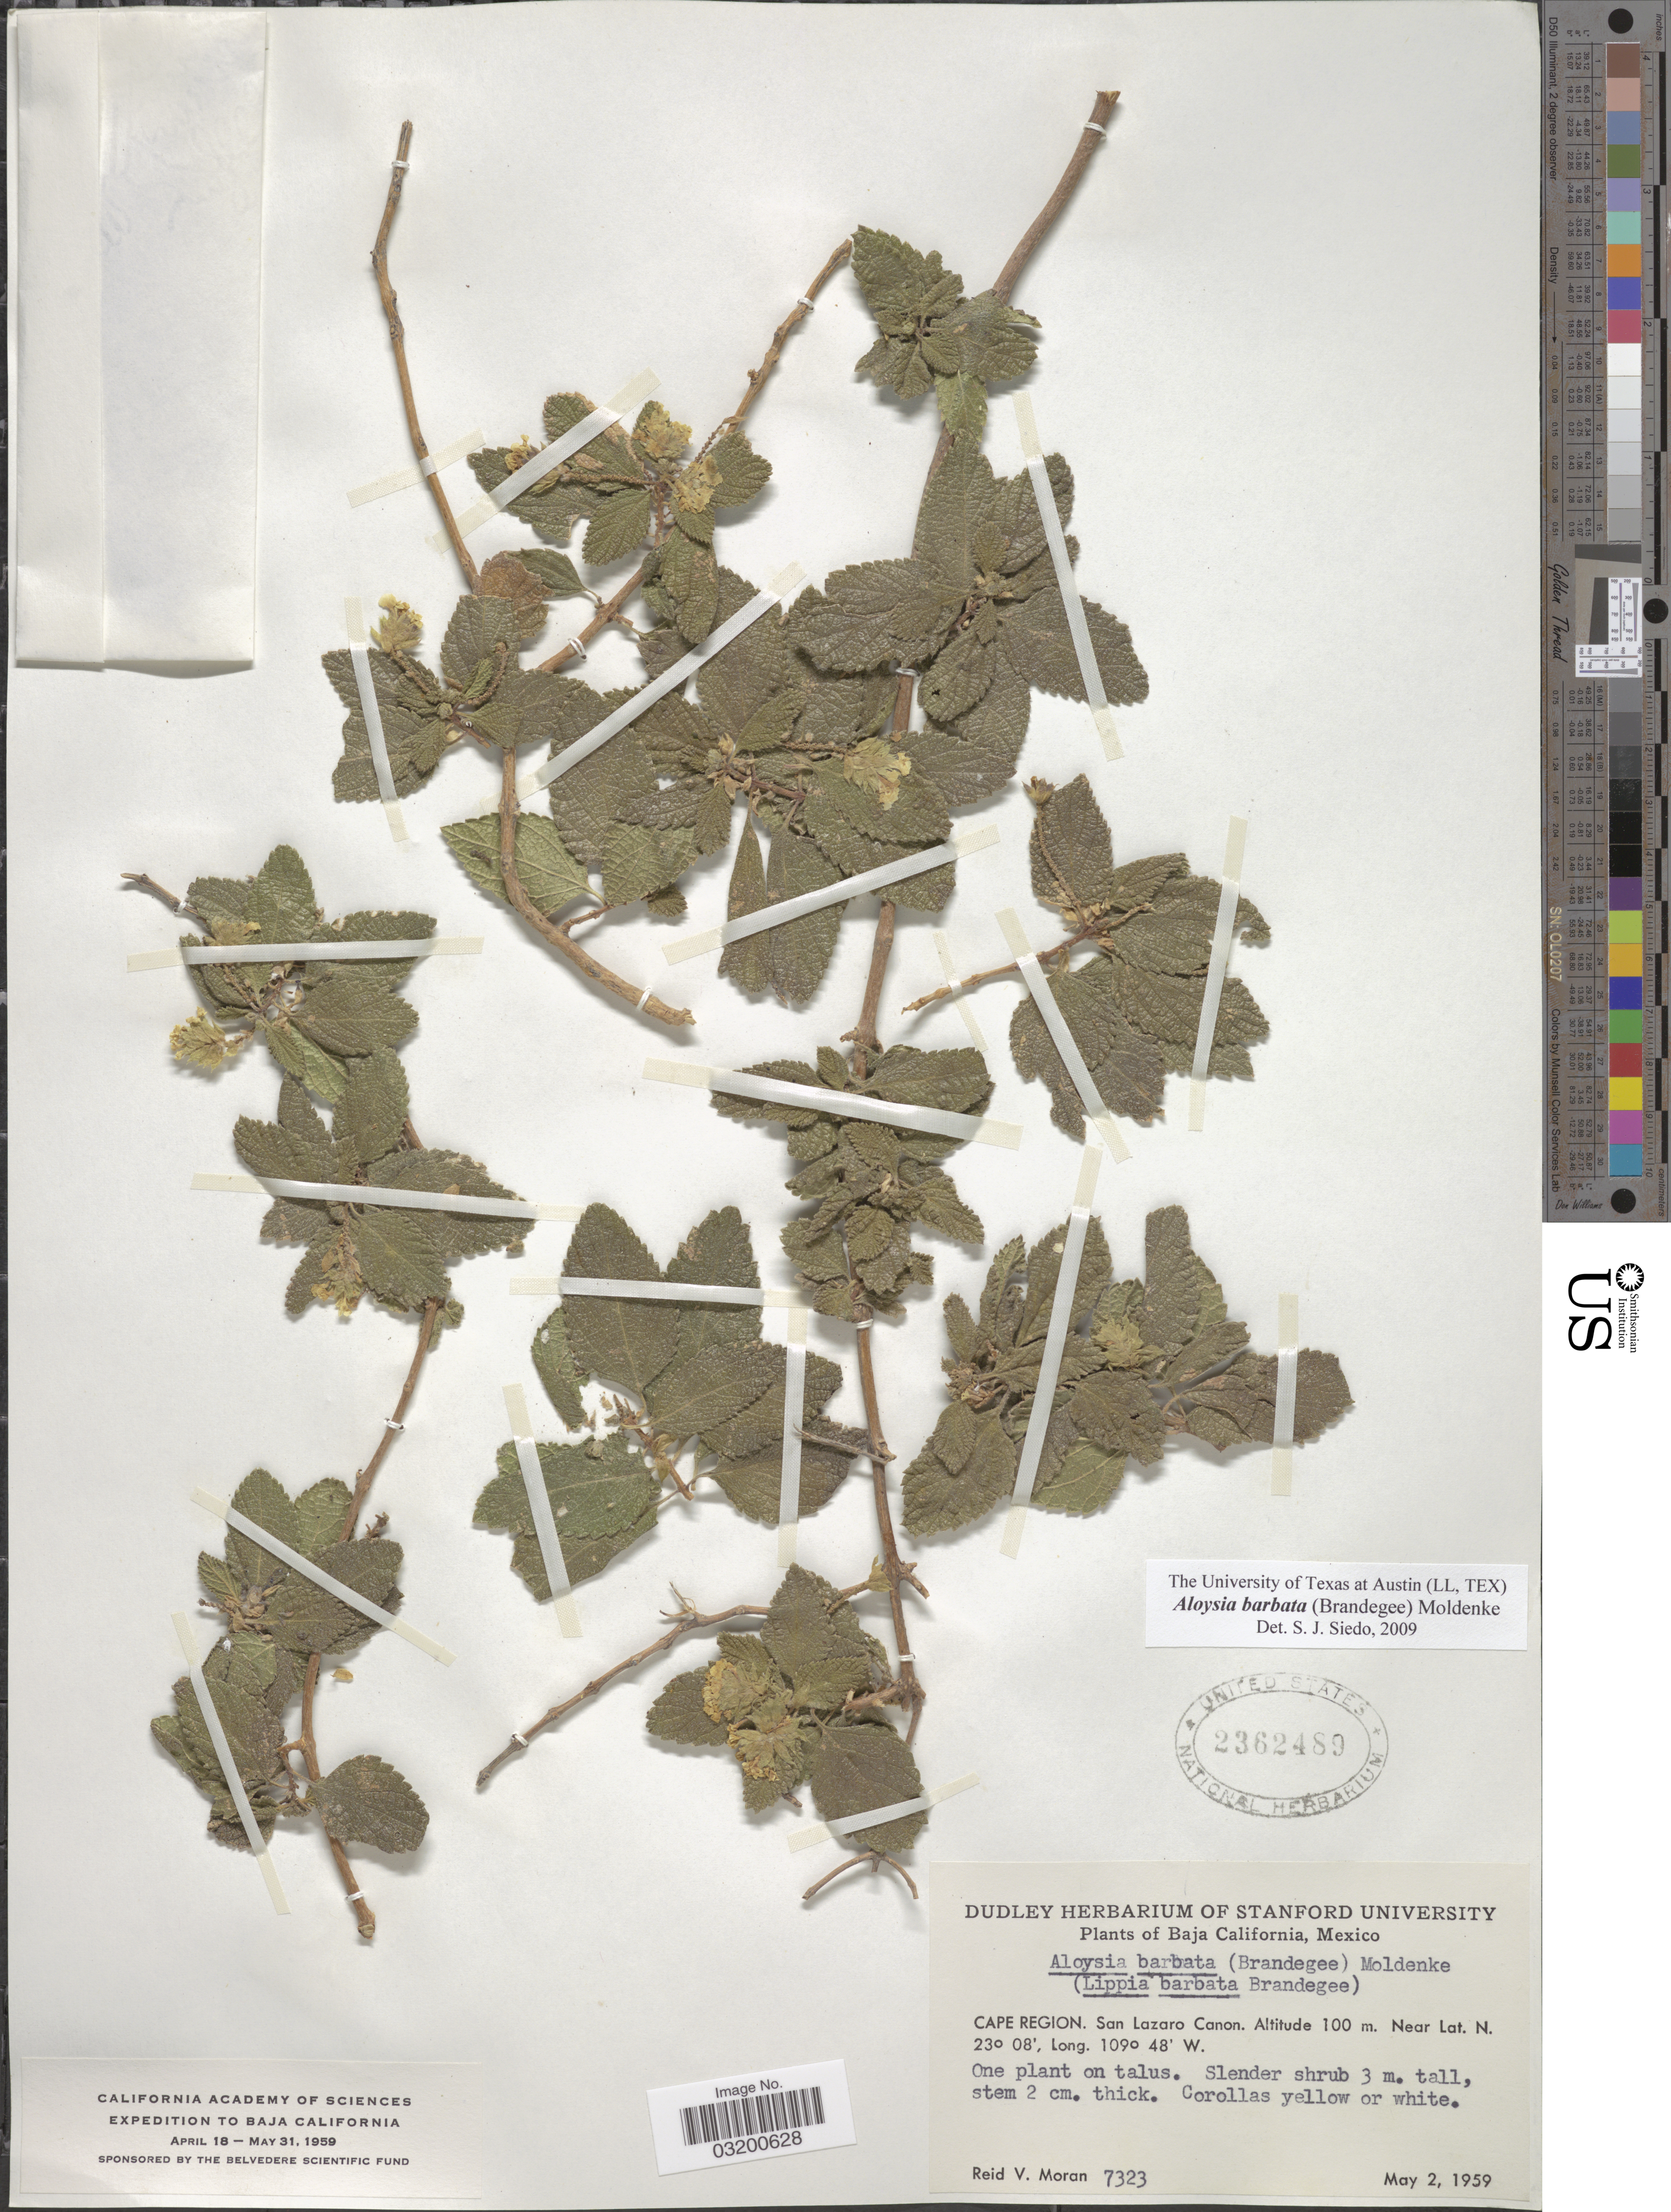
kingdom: Plantae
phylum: Tracheophyta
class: Magnoliopsida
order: Lamiales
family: Verbenaceae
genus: Aloysia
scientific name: Aloysia barbata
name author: (Brandegee) Moldenke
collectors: R. V. Moran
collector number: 7323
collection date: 1959-05-02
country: Mexico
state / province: Baja California Sur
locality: Cape Region. San Lazaro Canon.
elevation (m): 100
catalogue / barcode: US 2362489